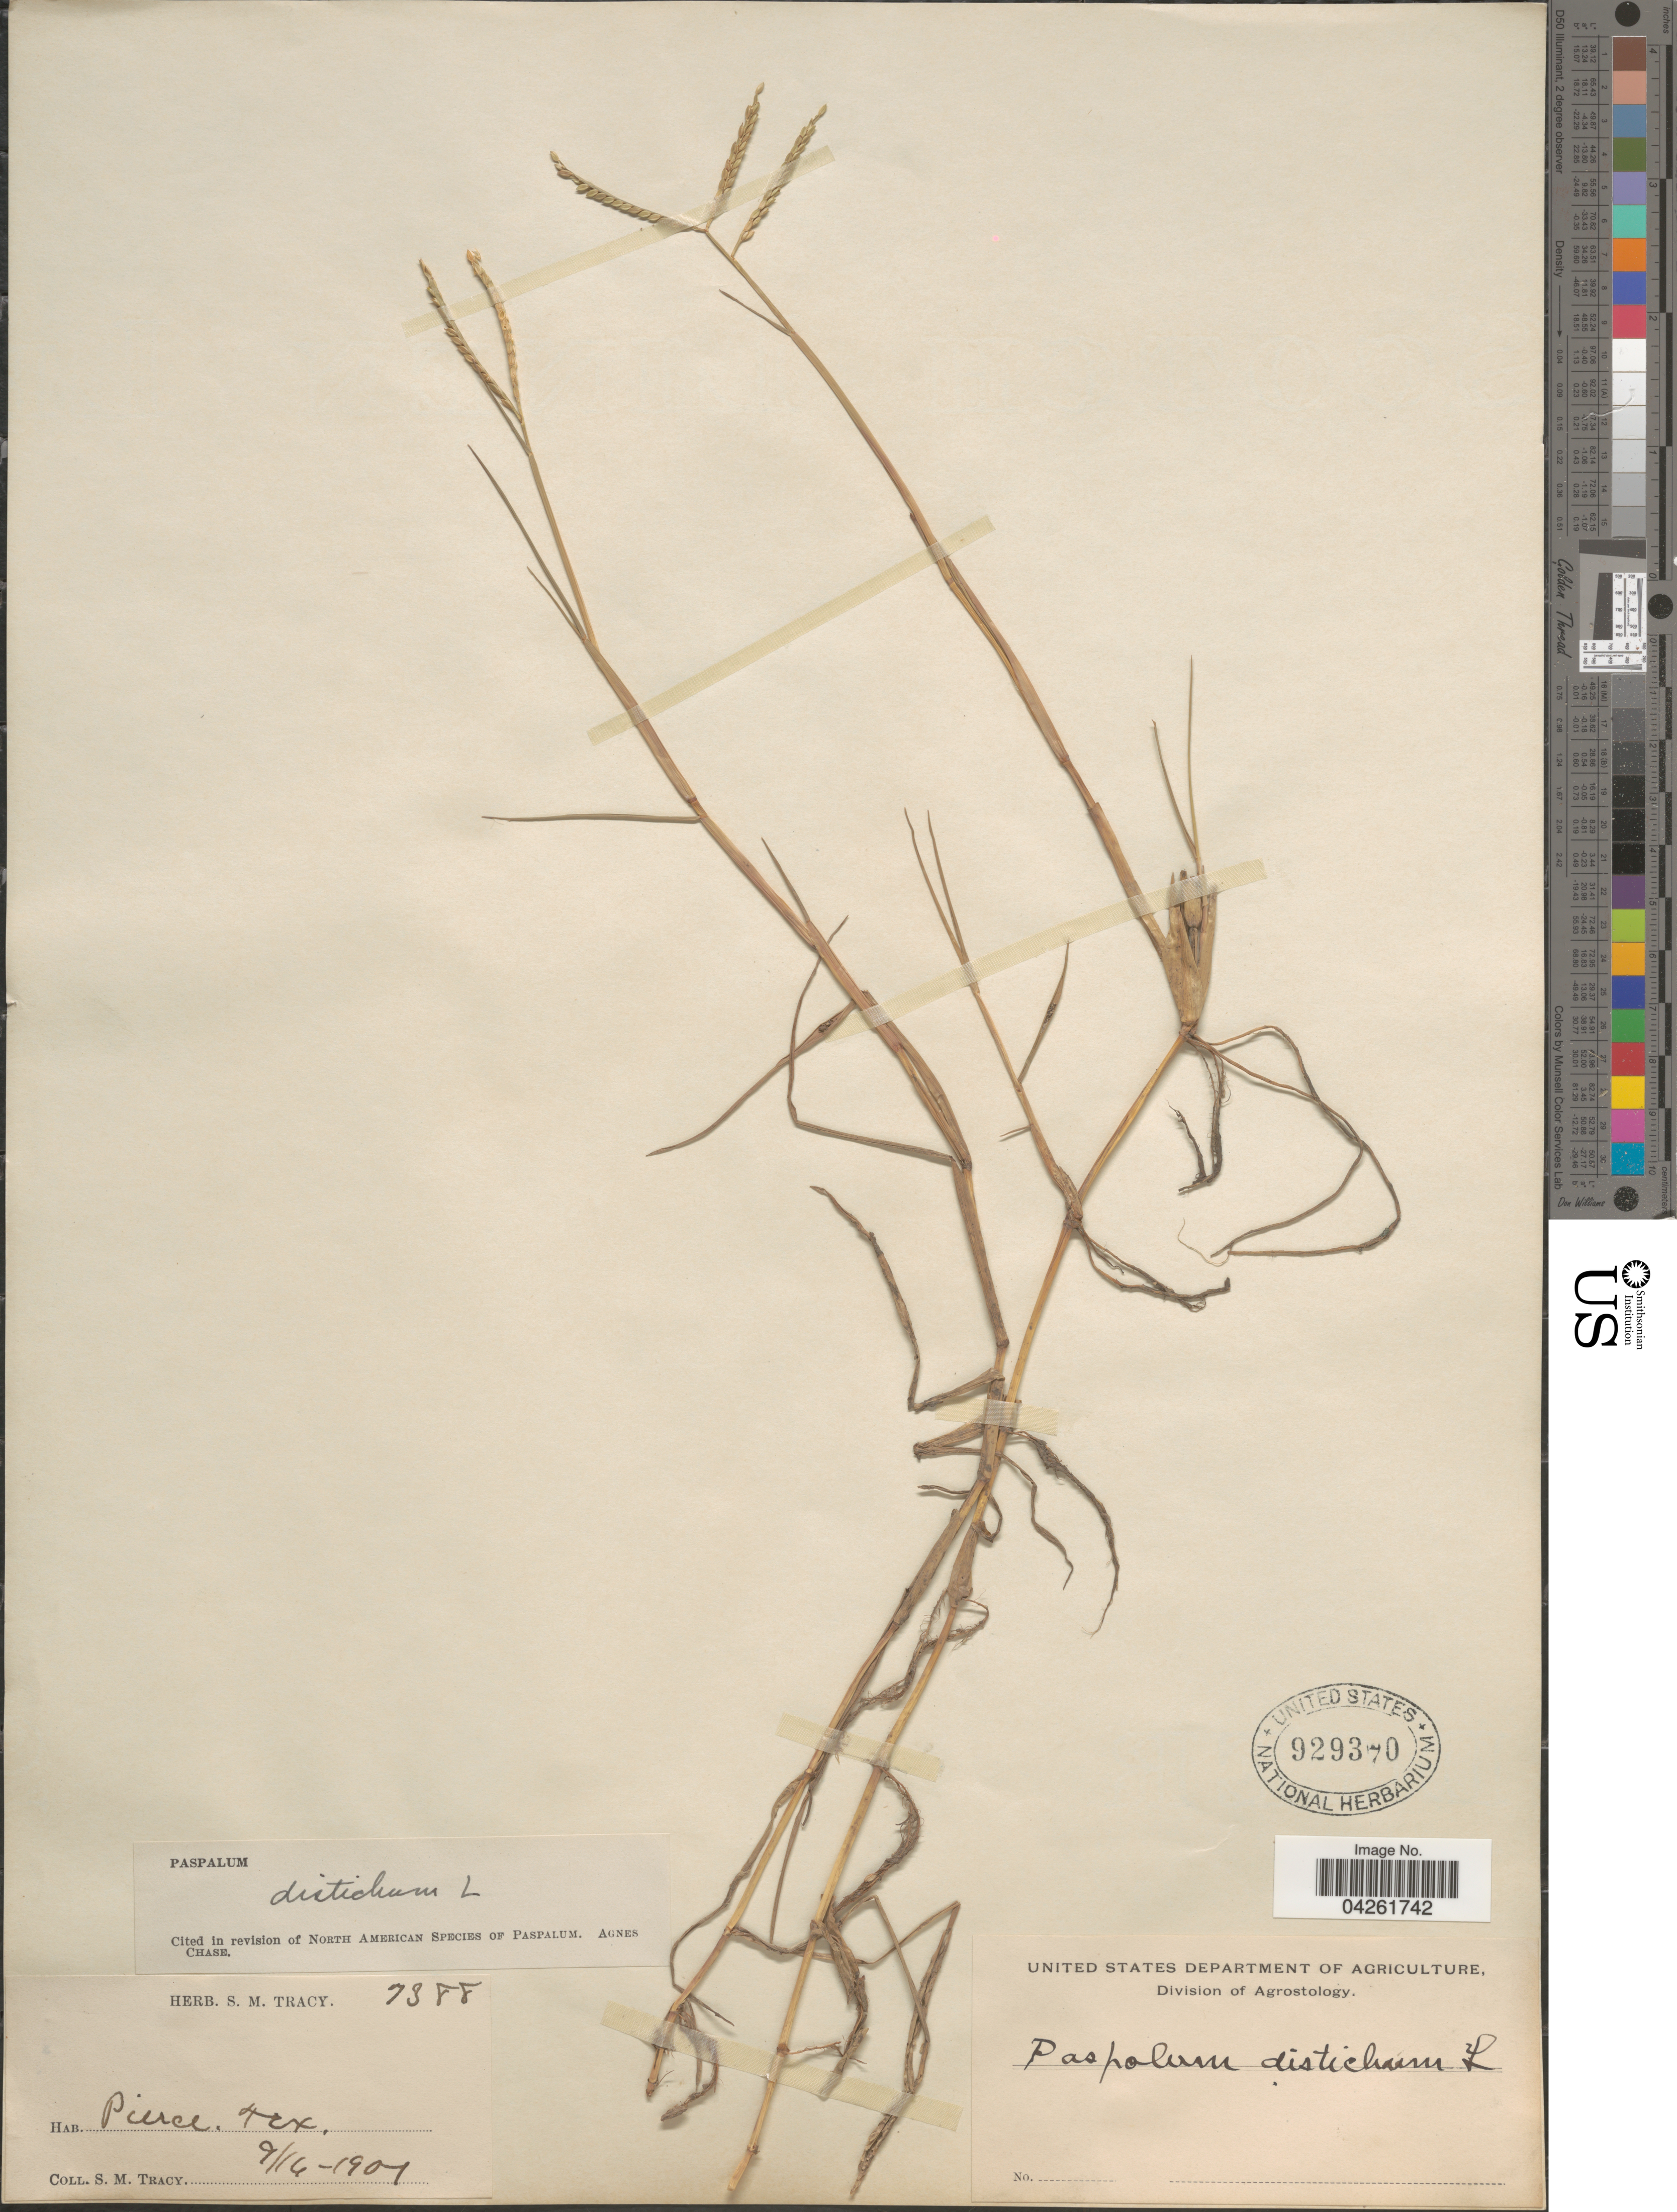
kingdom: Plantae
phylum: Tracheophyta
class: Liliopsida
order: Poales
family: Poaceae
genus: Paspalum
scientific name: Paspalum distichum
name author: L.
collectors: S. M. Tracy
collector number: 7388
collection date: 1901-09-14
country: United States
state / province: Texas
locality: Pierce.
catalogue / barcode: US 929370